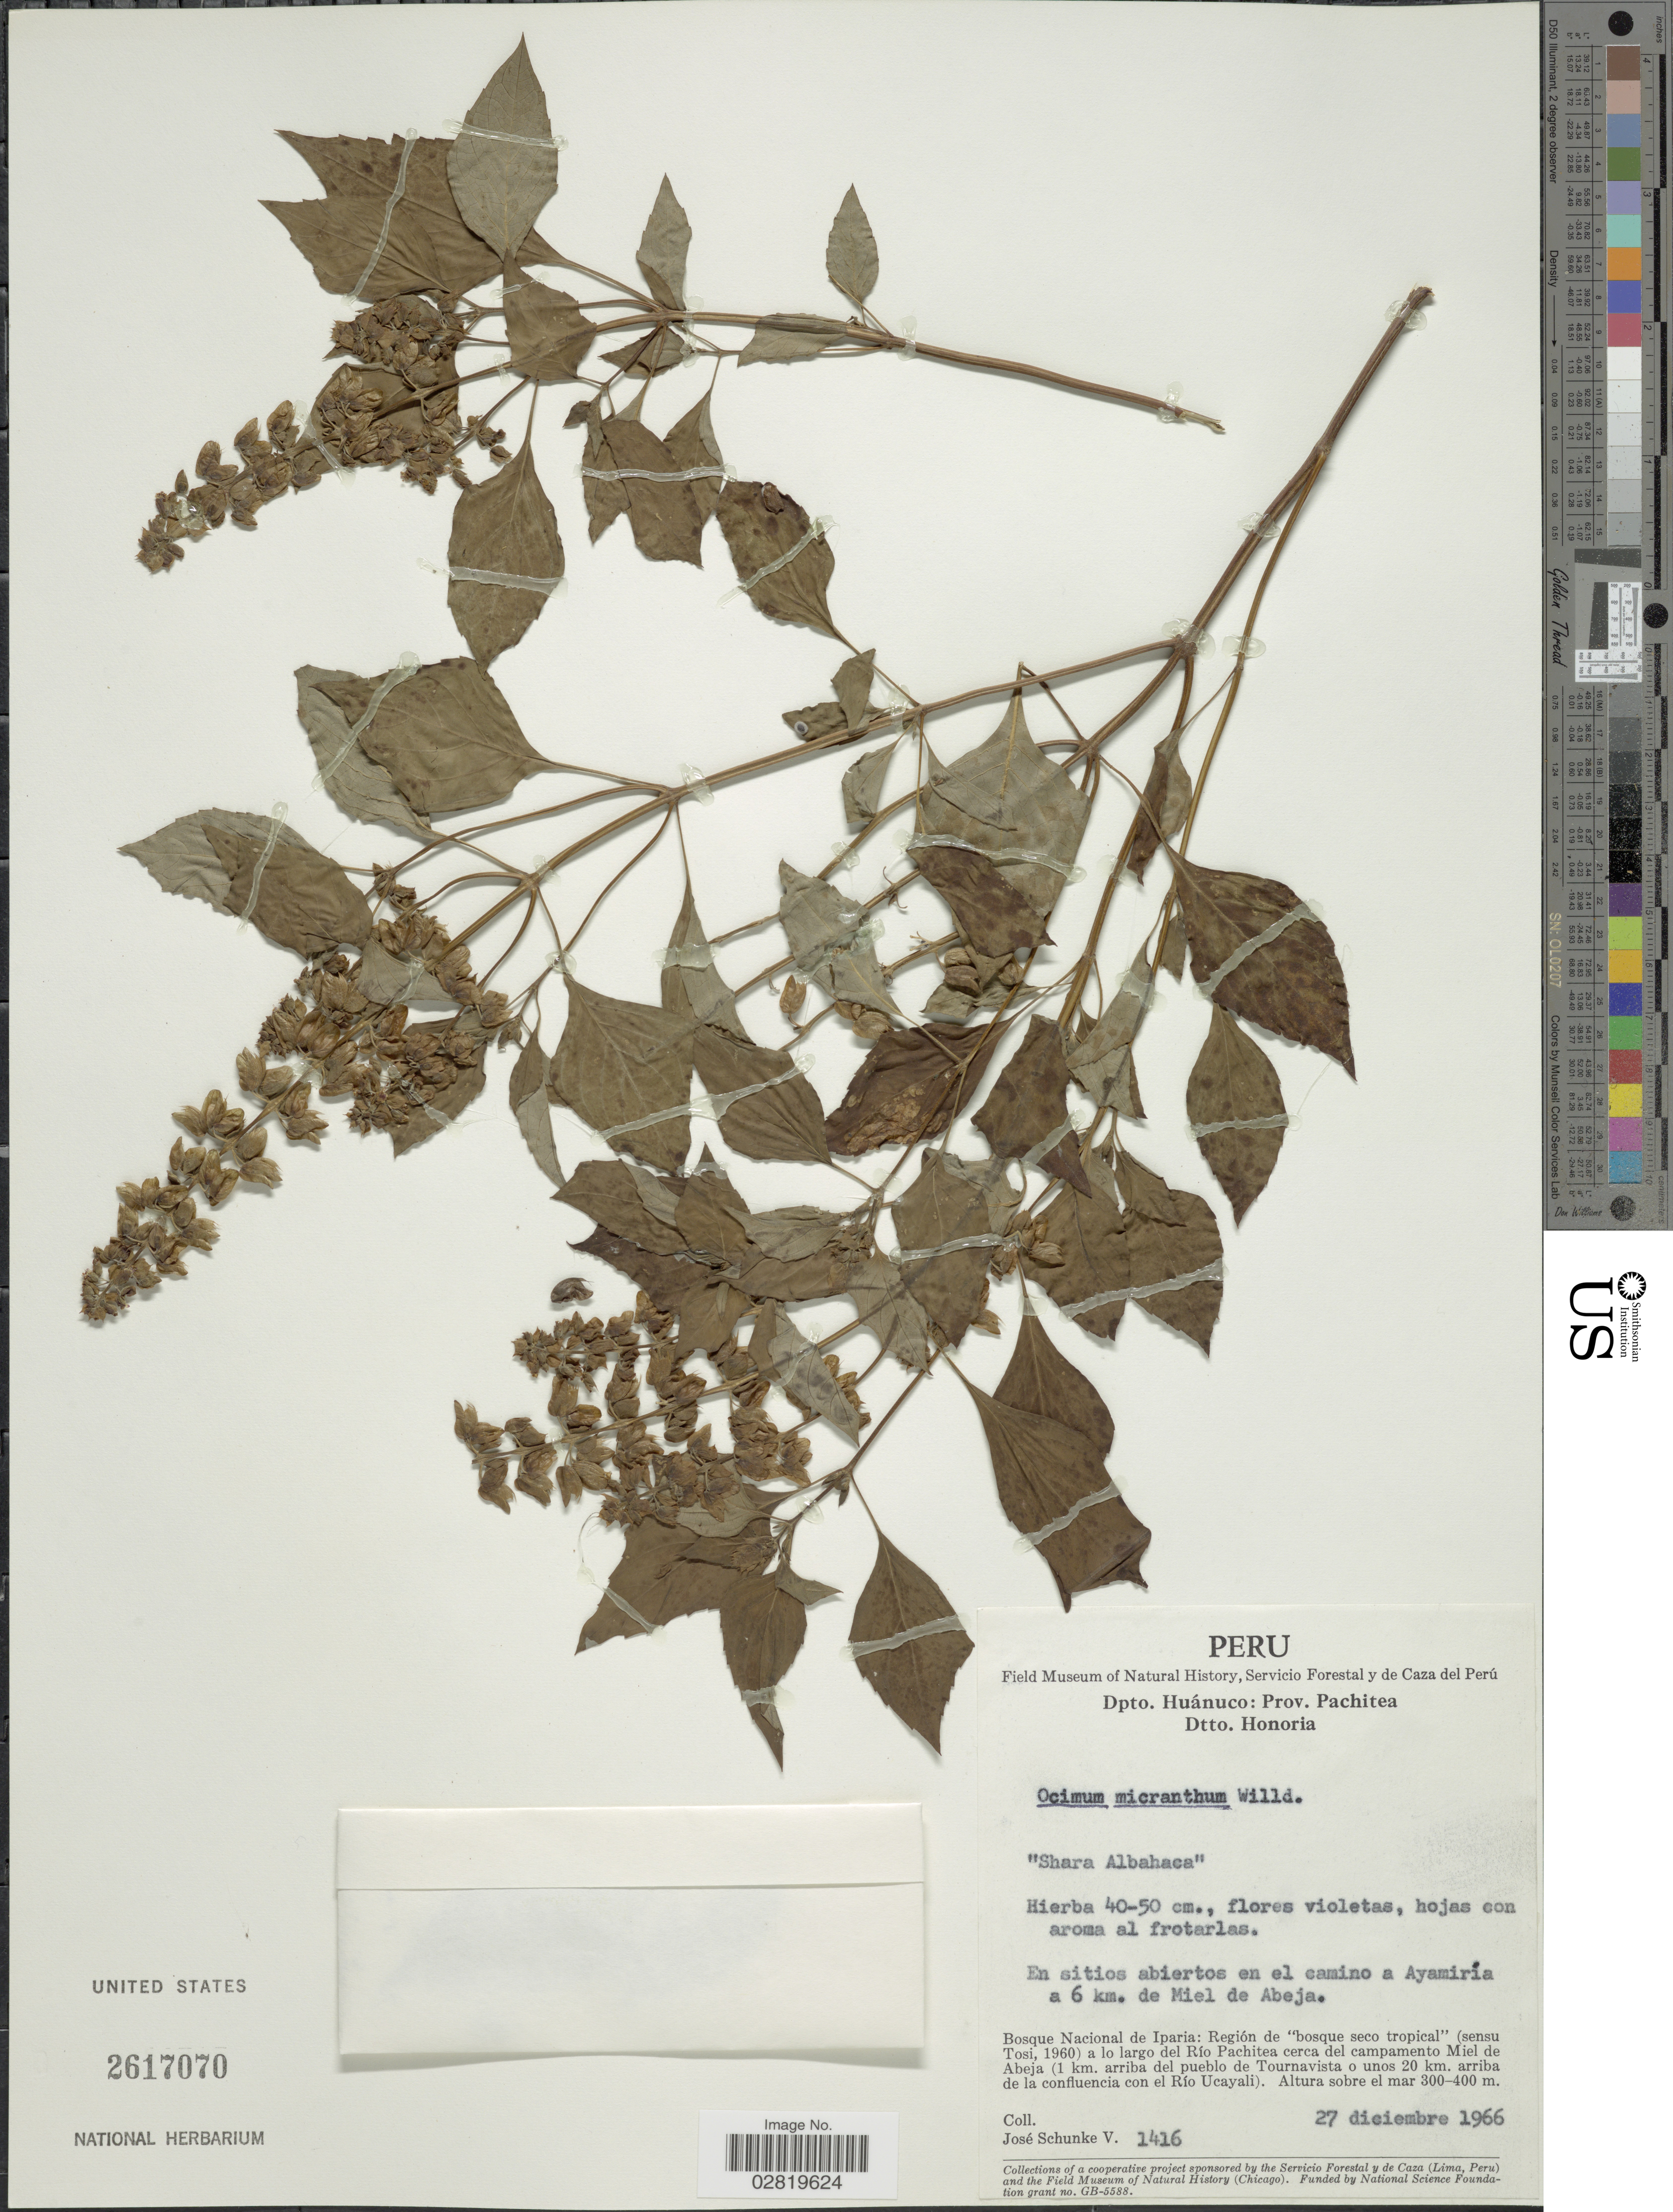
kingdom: Plantae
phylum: Tracheophyta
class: Magnoliopsida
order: Lamiales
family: Lamiaceae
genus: Ocimum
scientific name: Ocimum micranthum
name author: Willd.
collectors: J. Schunke Vigo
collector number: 1416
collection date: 1966-12-27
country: Peru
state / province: Huánuco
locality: Dpto. Huánuco: Prov. Pachitea, Dtto. Honoria, En sitios abiertos en el camino a Ayamiría a 6 km. de Miel de Abeja. Bosque Nacional de Iparia: Región de "bosque seco tropical" (sensu Tosi, 1960) a lo largo del Río Pachitea cerca del campamento Miel de Abeja (1 km. arriba de pueblo de Tournavista o unos 20 km. arriba de la confluencia con el Río Ucayali).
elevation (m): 300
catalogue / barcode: US 2617070